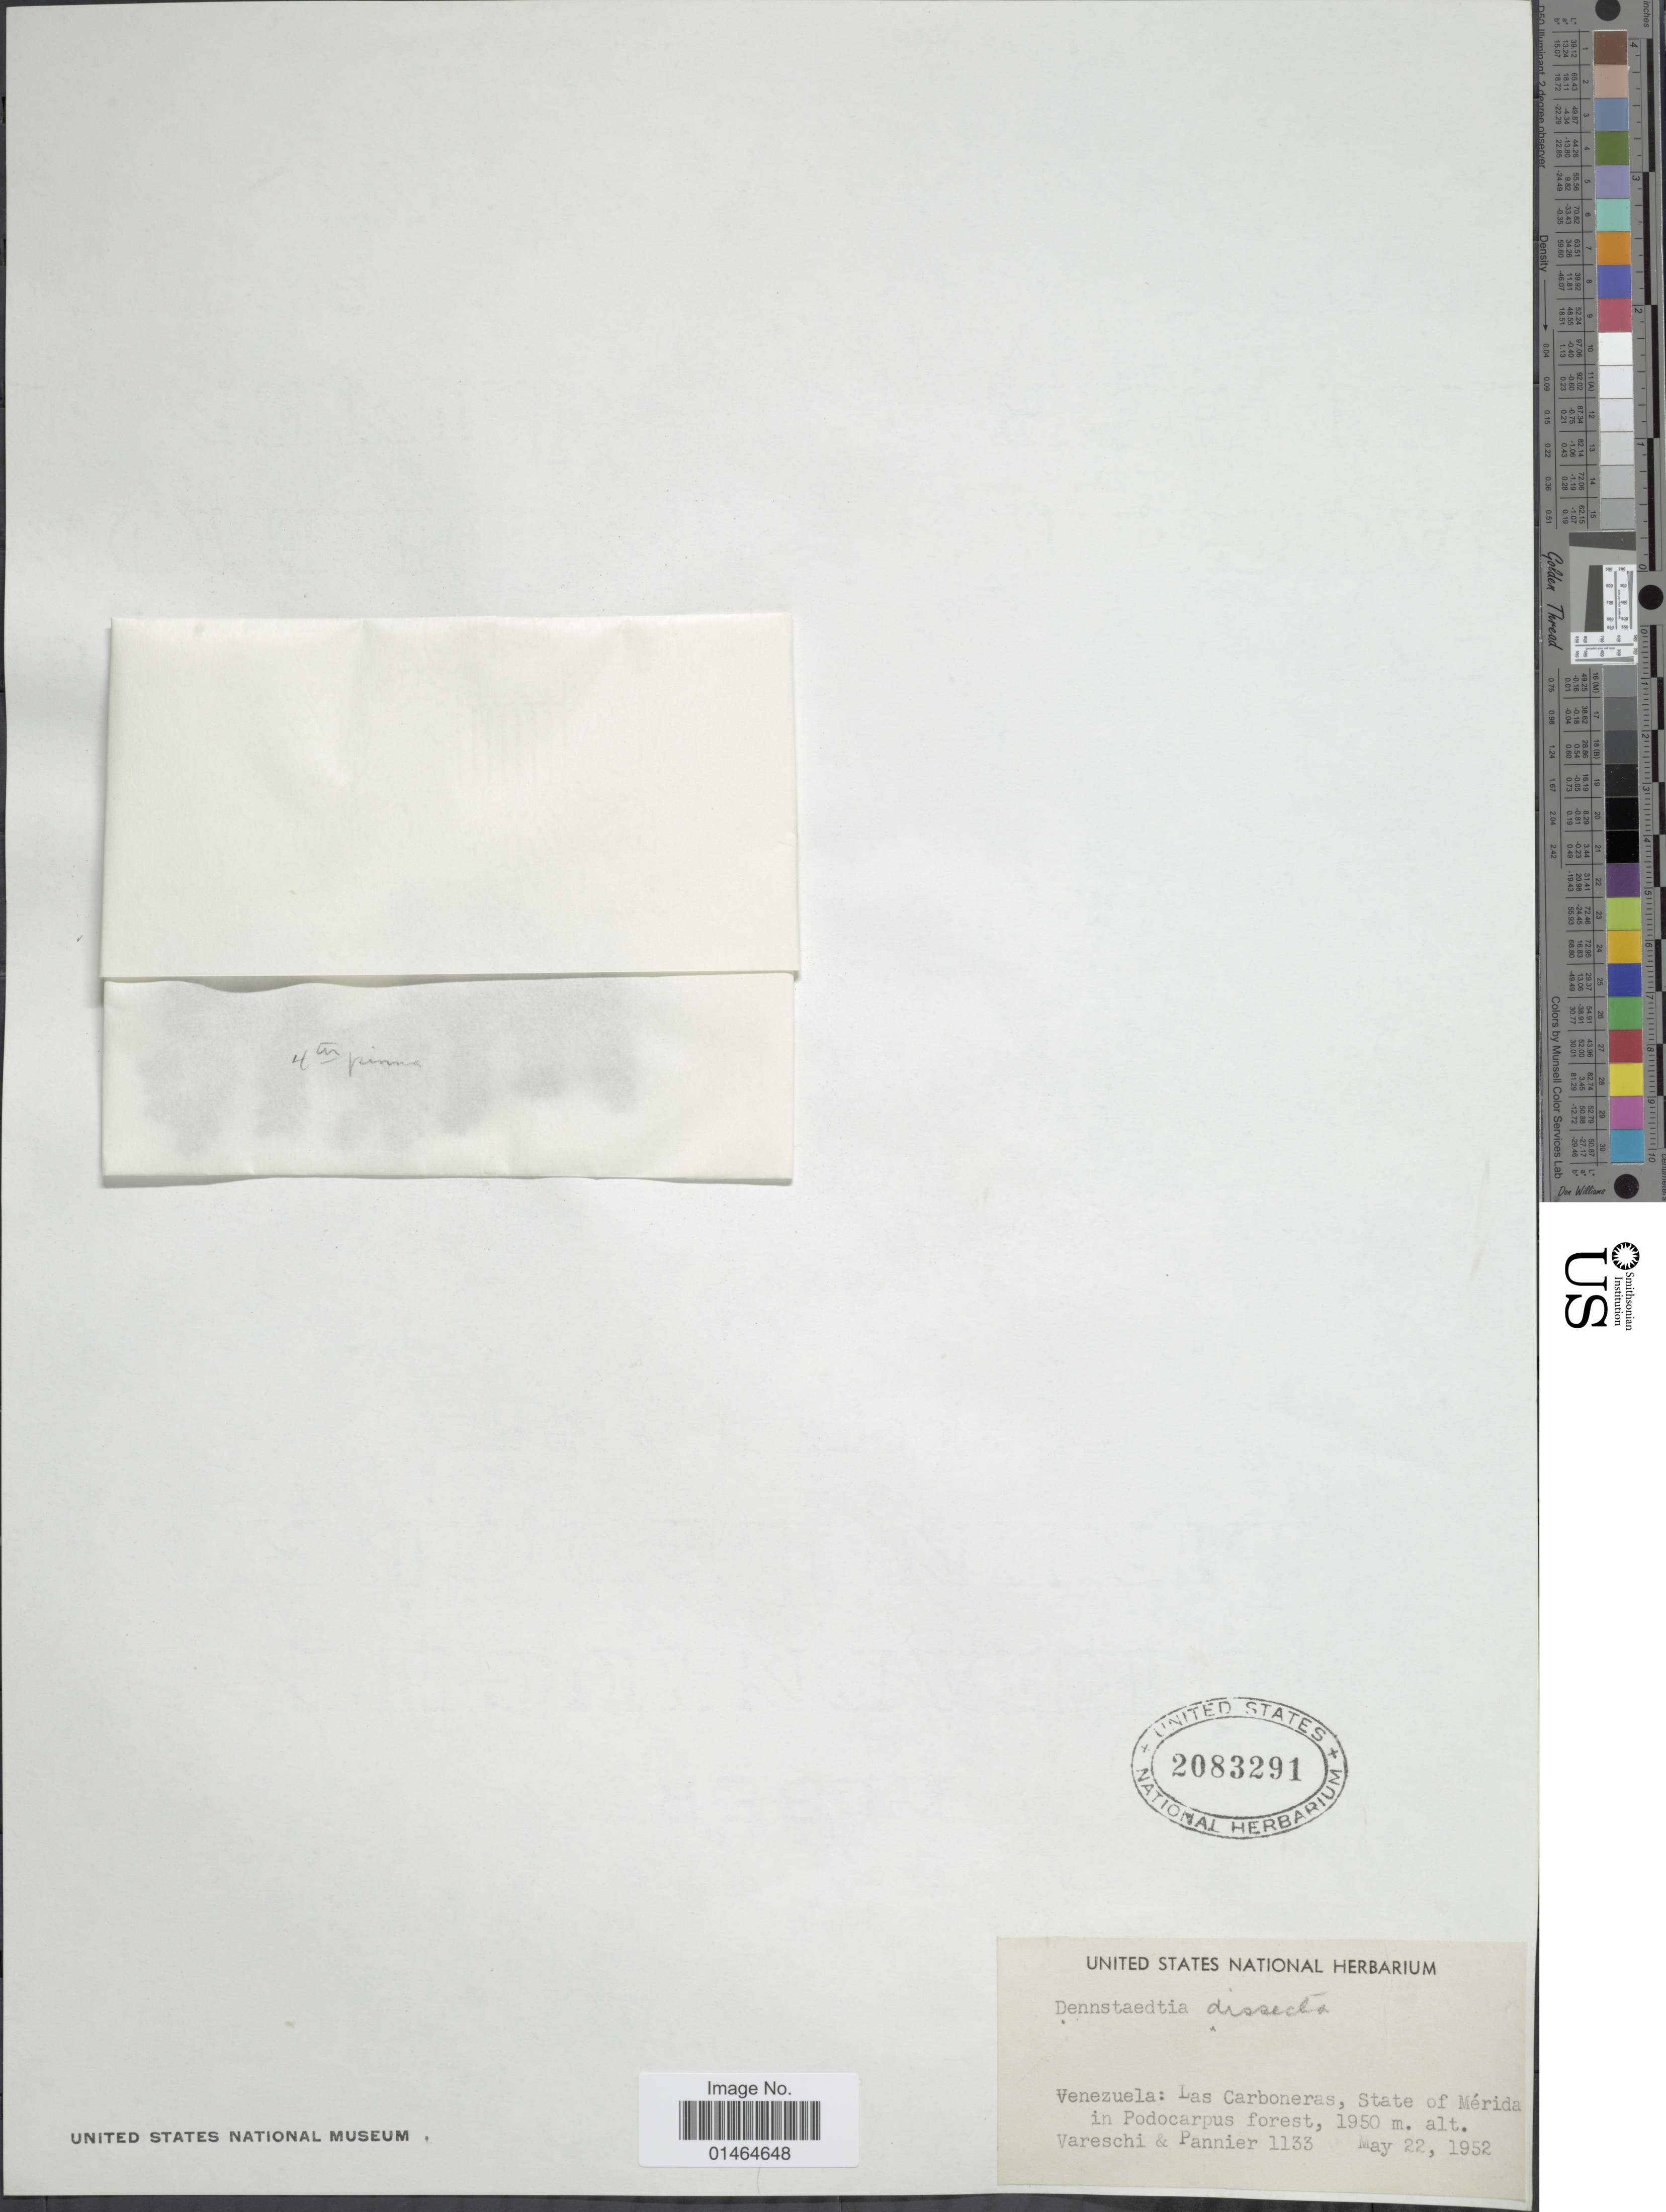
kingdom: Plantae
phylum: Tracheophyta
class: Polypodiopsida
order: Polypodiales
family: Dennstaedtiaceae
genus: Dennstaedtia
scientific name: Dennstaedtia dissecta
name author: (Sw.) T. Moore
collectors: -. Vareschi & F. Pannier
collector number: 1133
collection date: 1952-05-22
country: Venezuela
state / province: Mérida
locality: Las Carboneras,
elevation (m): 1950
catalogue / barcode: US 2083291